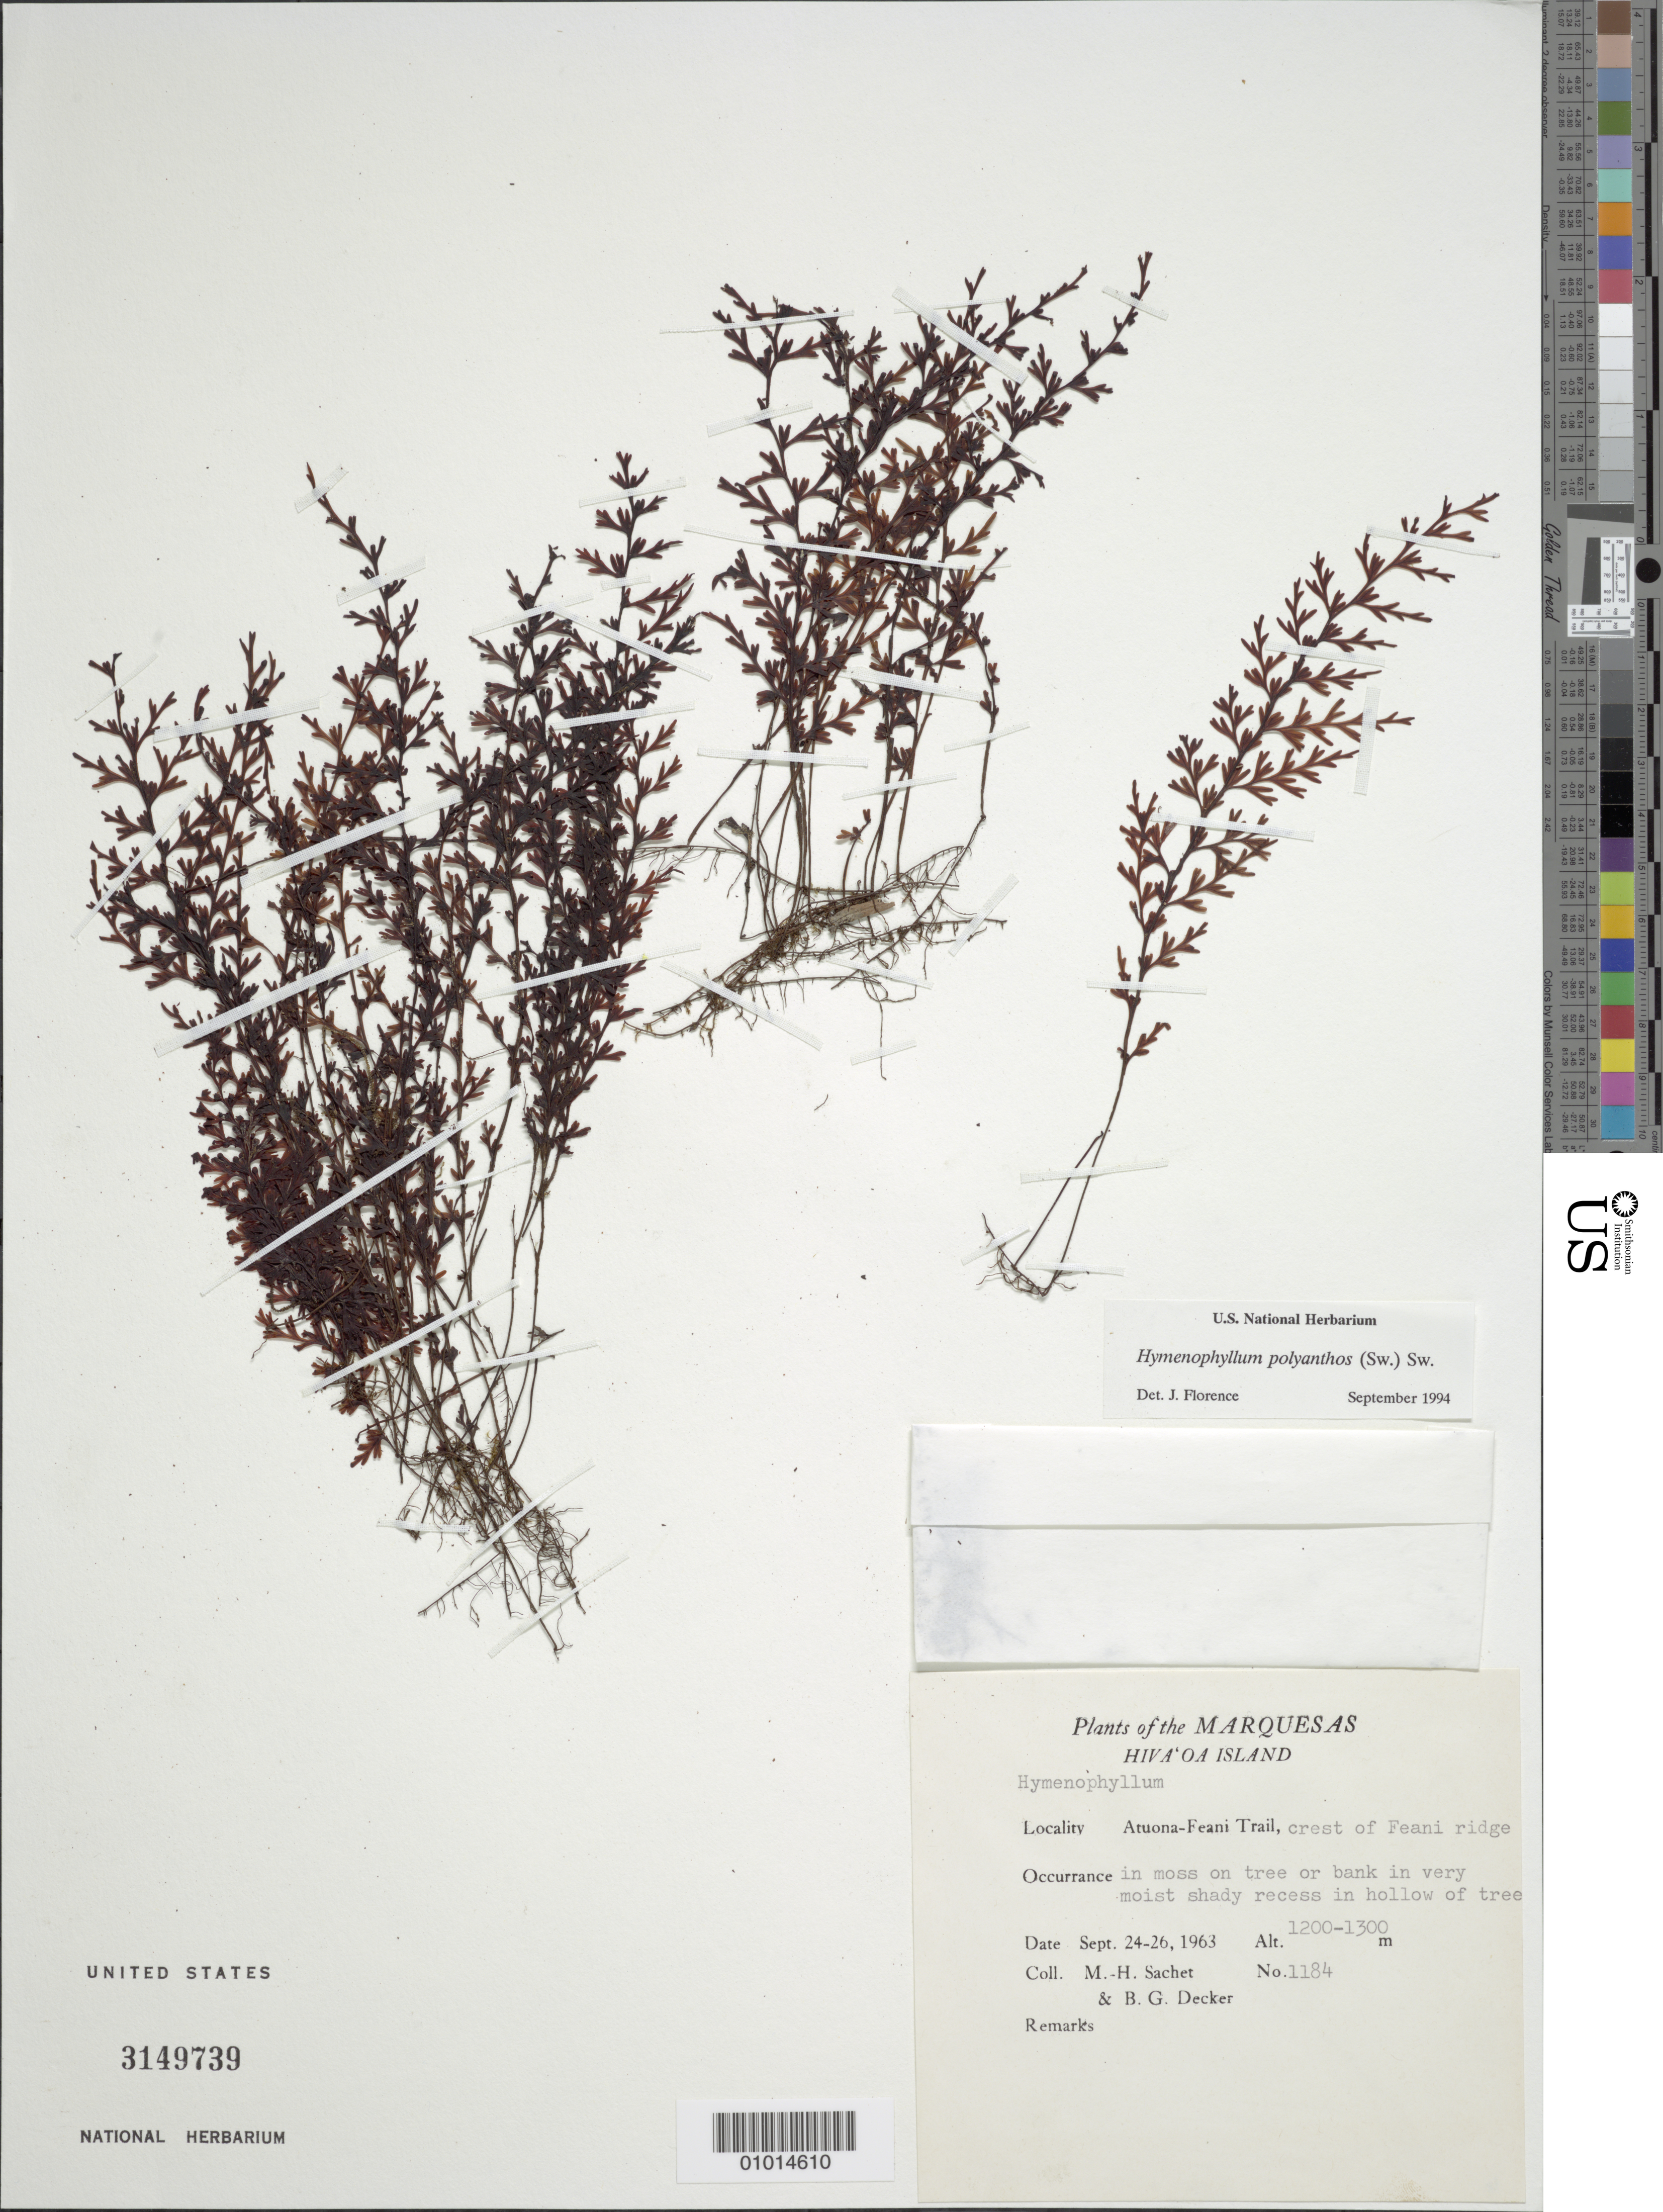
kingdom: Plantae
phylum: Tracheophyta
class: Polypodiopsida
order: Hymenophyllales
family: Hymenophyllaceae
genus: Hymenophyllum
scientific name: Hymenophyllum polyanthos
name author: (Sw.) Sw.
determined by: Florence, J.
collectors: M.-H. Sachet & B. G. Decker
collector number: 1184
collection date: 1963-09-24/1963-09-26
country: French Polynesia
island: Hiva Oa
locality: Atuona-Feani Trail, crest of Feani ridge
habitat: In moss on tree or bank in very moist shady recess in hollow of tree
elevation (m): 1200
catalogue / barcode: US 3149739